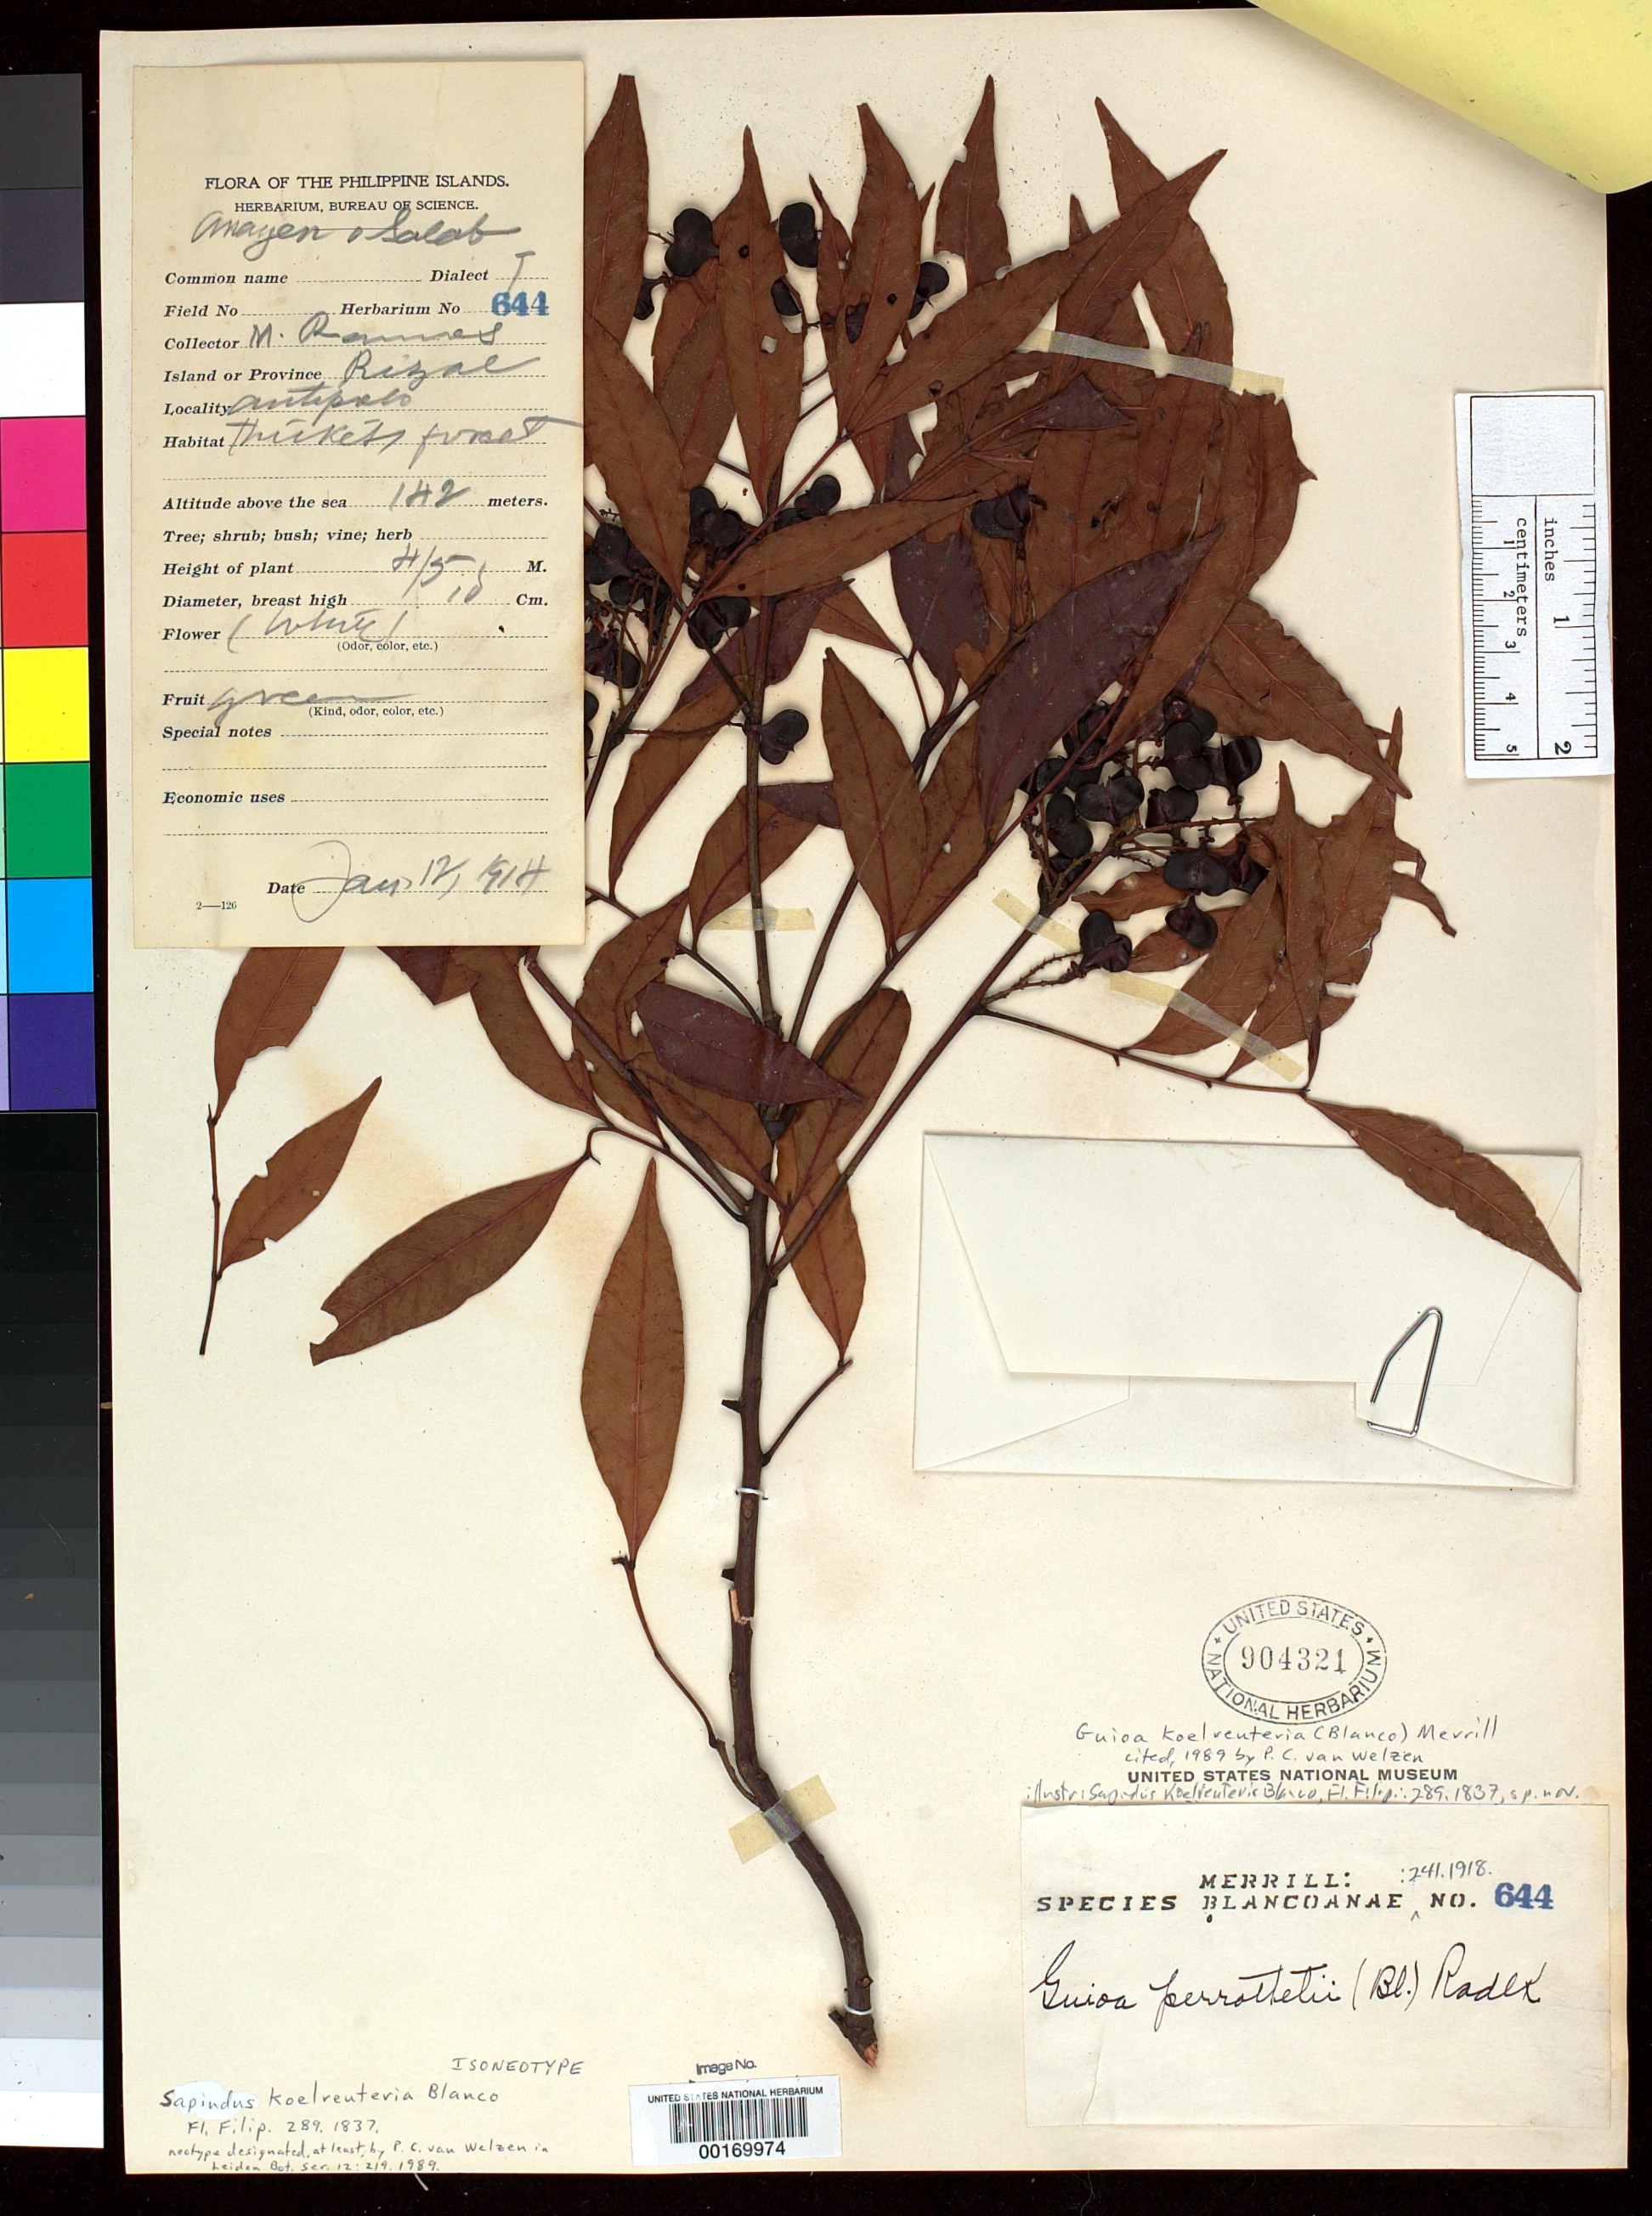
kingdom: Plantae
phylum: Tracheophyta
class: Magnoliopsida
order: Sapindales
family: Sapindaceae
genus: Sapindus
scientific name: Sapindus koelreuteria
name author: Blanco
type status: Isoneotype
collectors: M. Ramos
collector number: Sp. Blancoan. 0644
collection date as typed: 12 Jan 1914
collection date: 1914-01-12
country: Philippines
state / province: Calabarzon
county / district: Rizal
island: Luzon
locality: Antipolo.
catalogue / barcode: US 904321